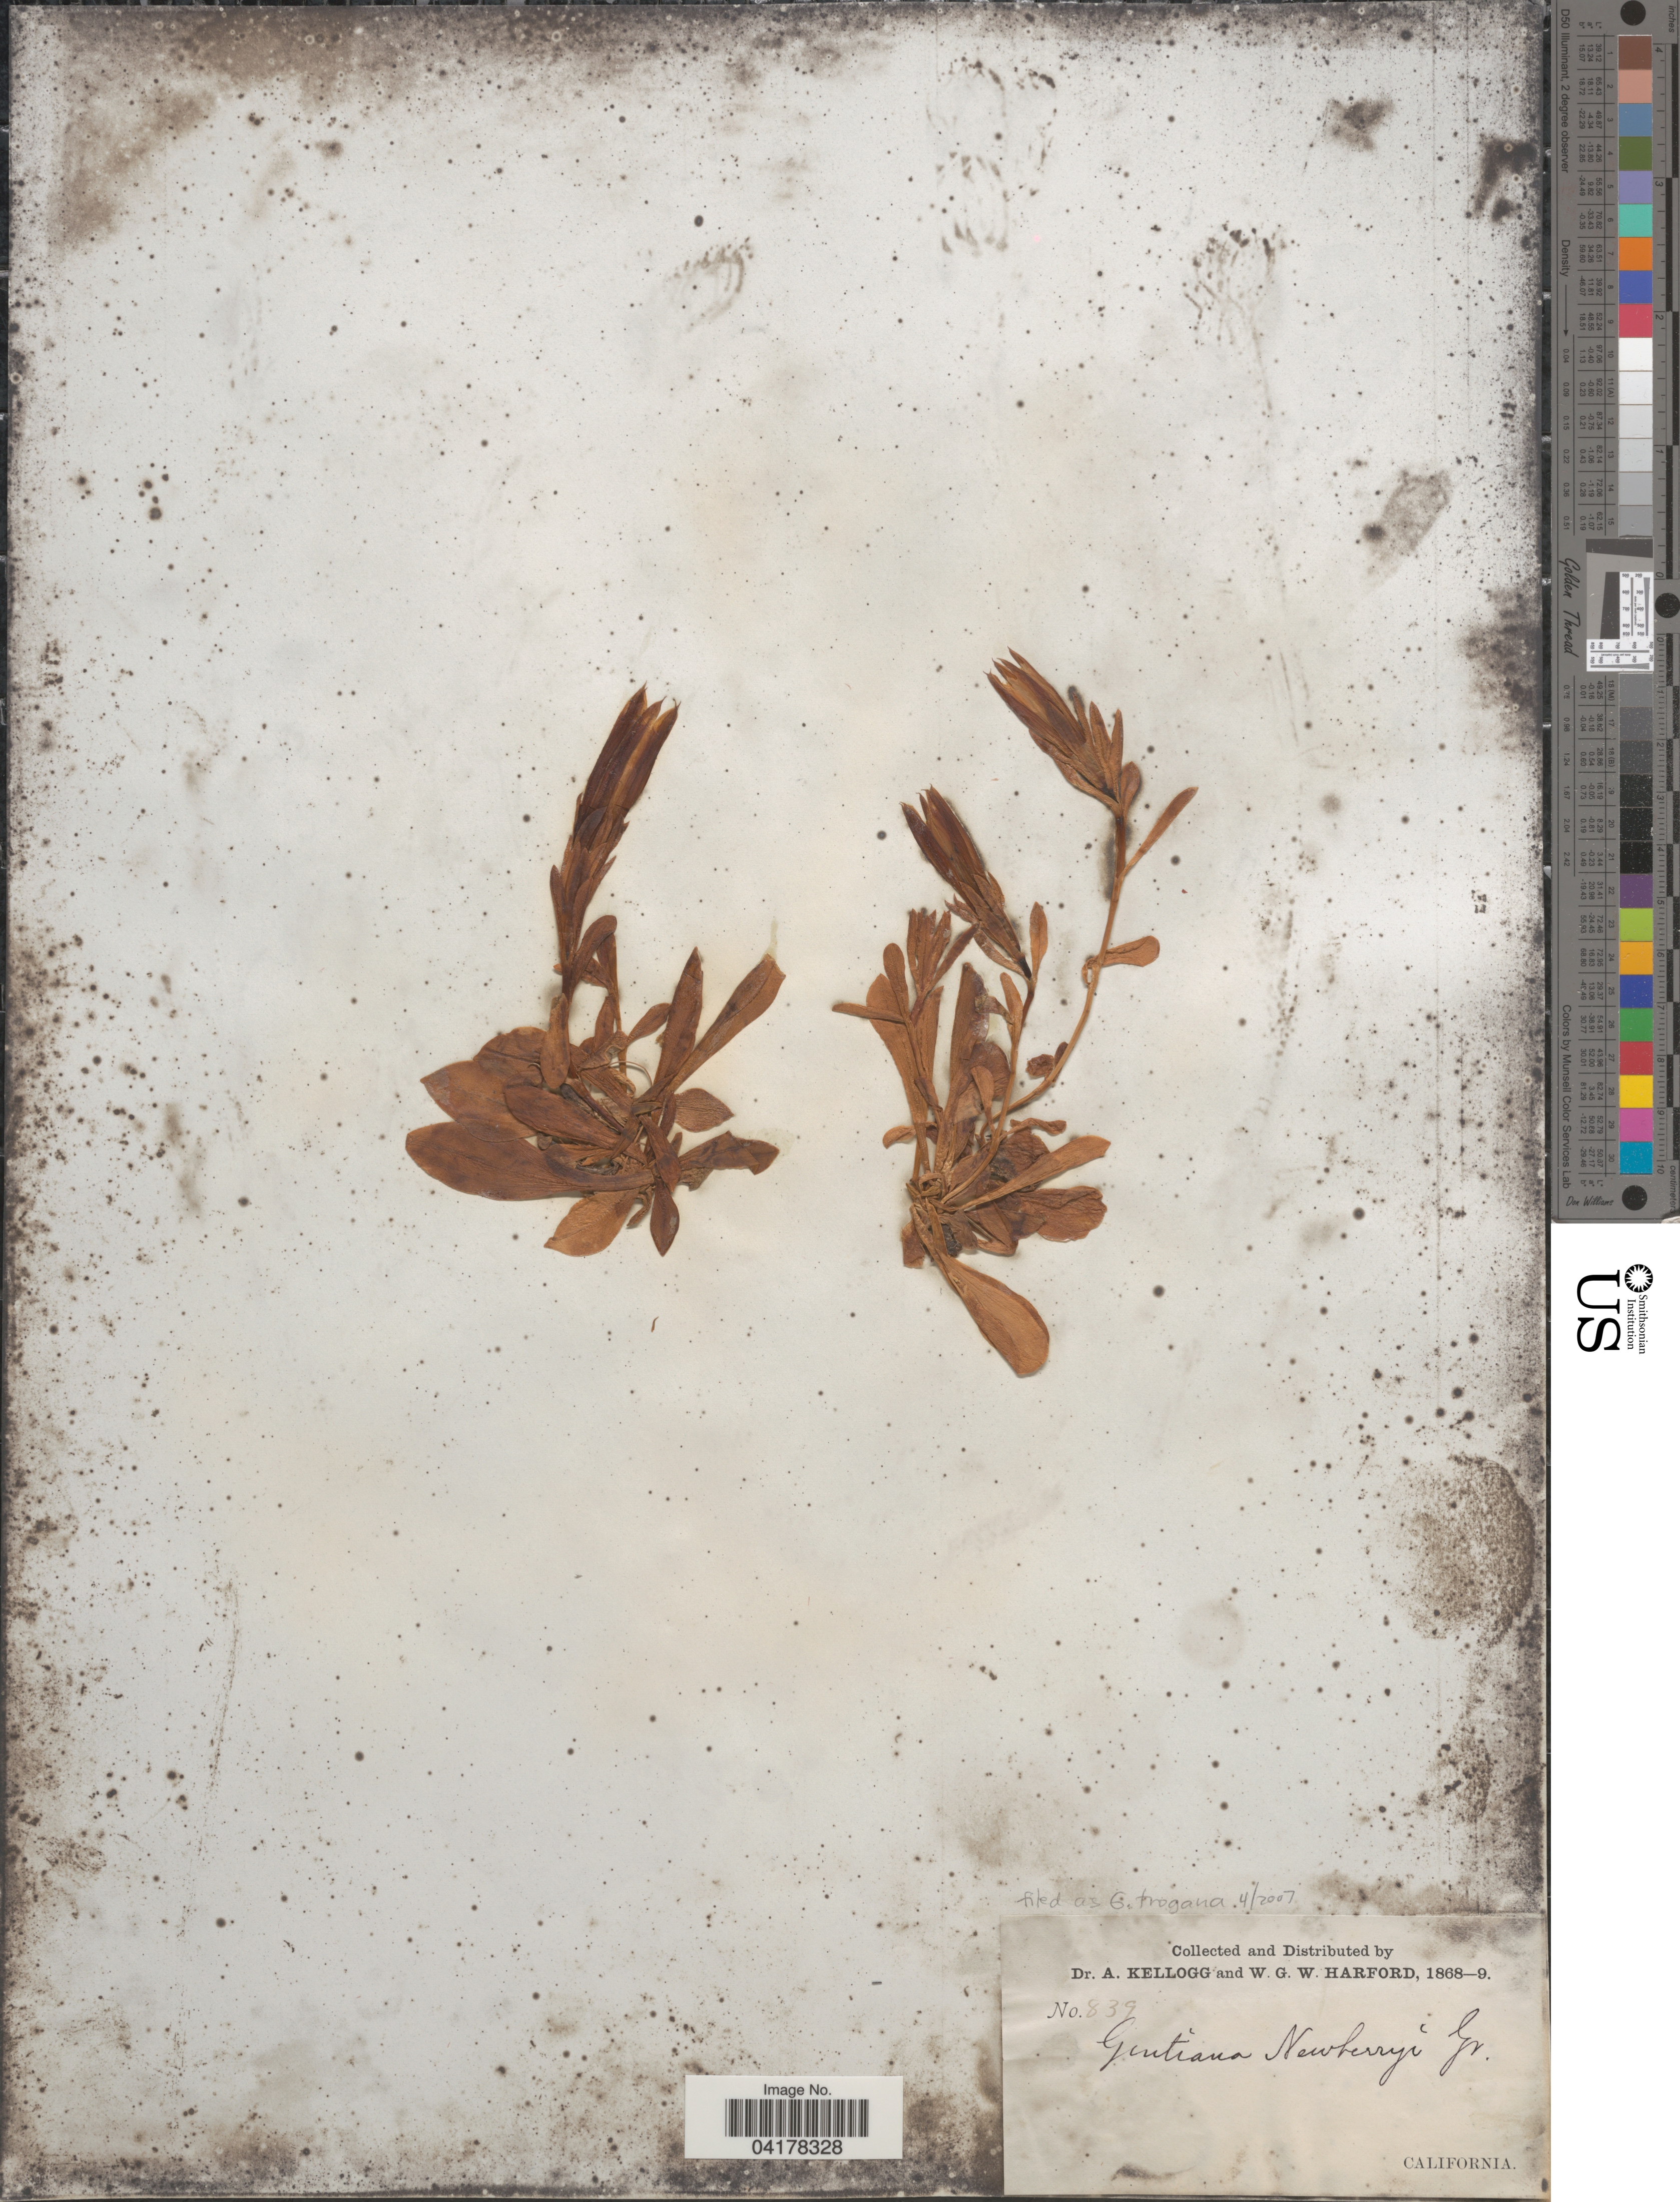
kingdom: Plantae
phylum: Tracheophyta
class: Magnoliopsida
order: Gentianales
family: Gentianaceae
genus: Gentiana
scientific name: Gentiana newberryi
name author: A. Gray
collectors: A. Kellogg & W. G. W. Harford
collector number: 839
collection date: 1868/1869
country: United States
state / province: California